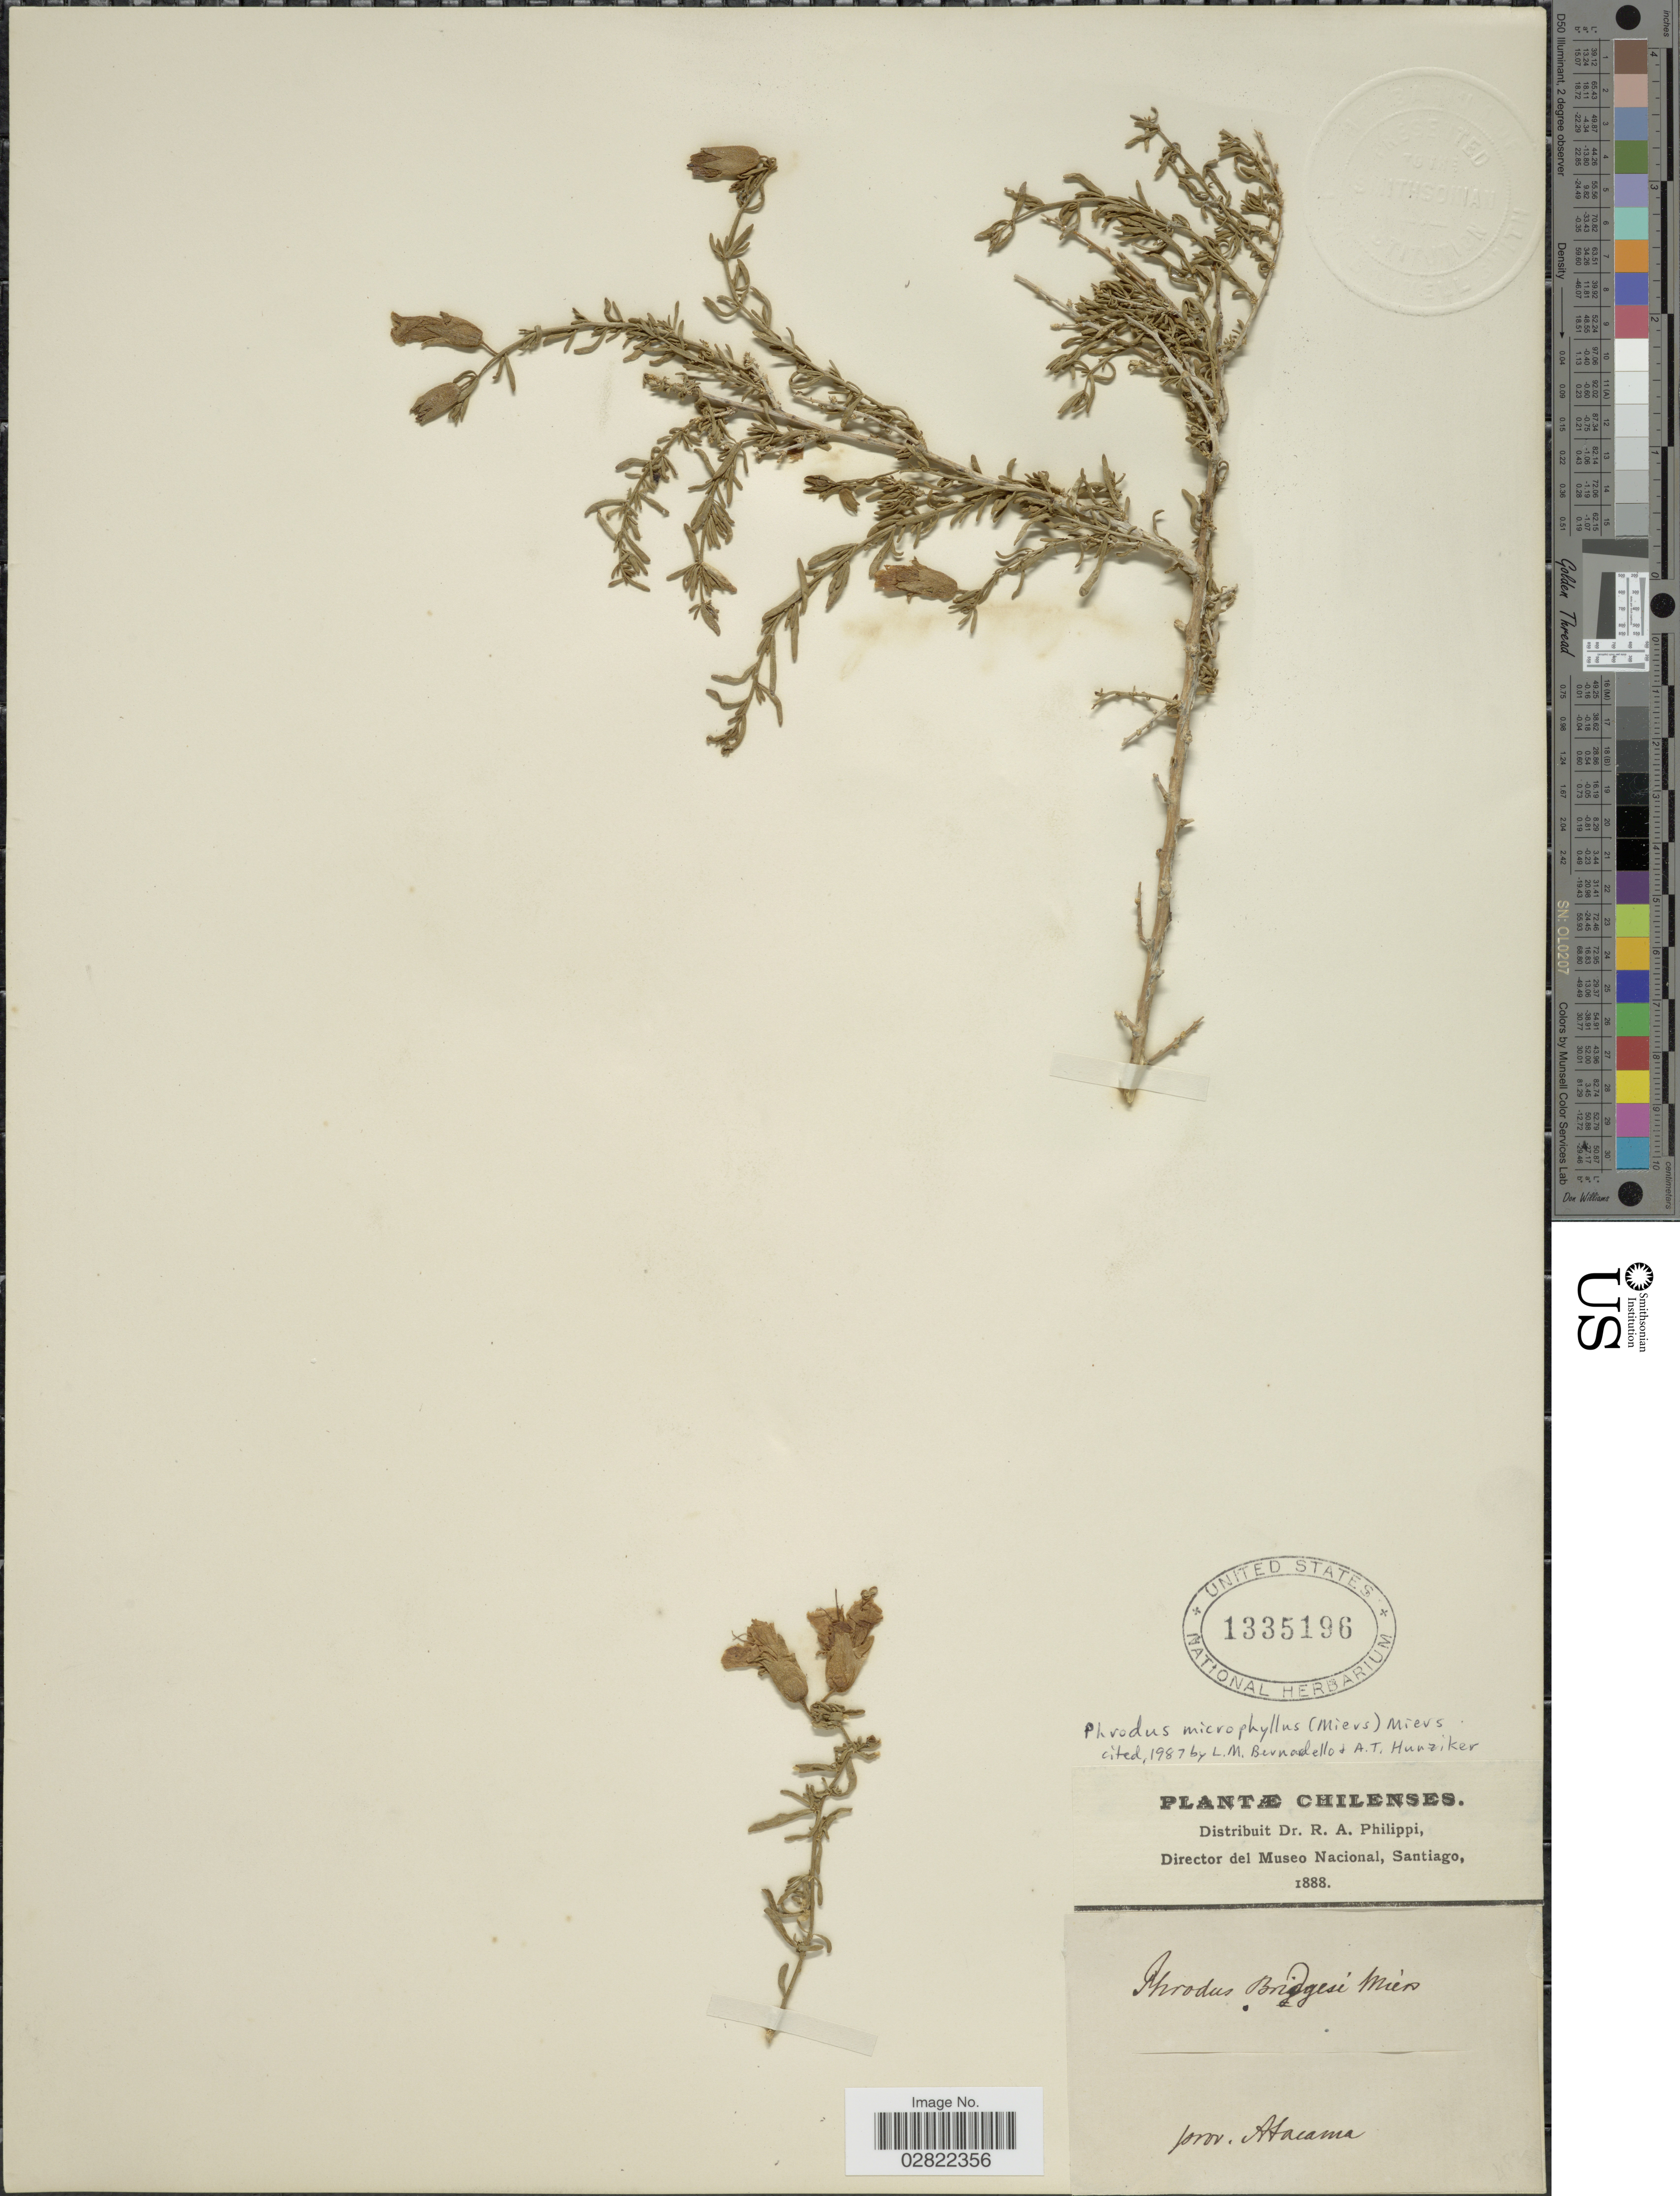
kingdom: Plantae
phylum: Tracheophyta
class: Magnoliopsida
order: Solanales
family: Solanaceae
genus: Phrodus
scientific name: Phrodus microphyllus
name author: (Miers) Miers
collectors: R. A. Philippi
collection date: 1888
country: Chile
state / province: Atacama (III)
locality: Chilenses, Prov. Atacama.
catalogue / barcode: US 1335196